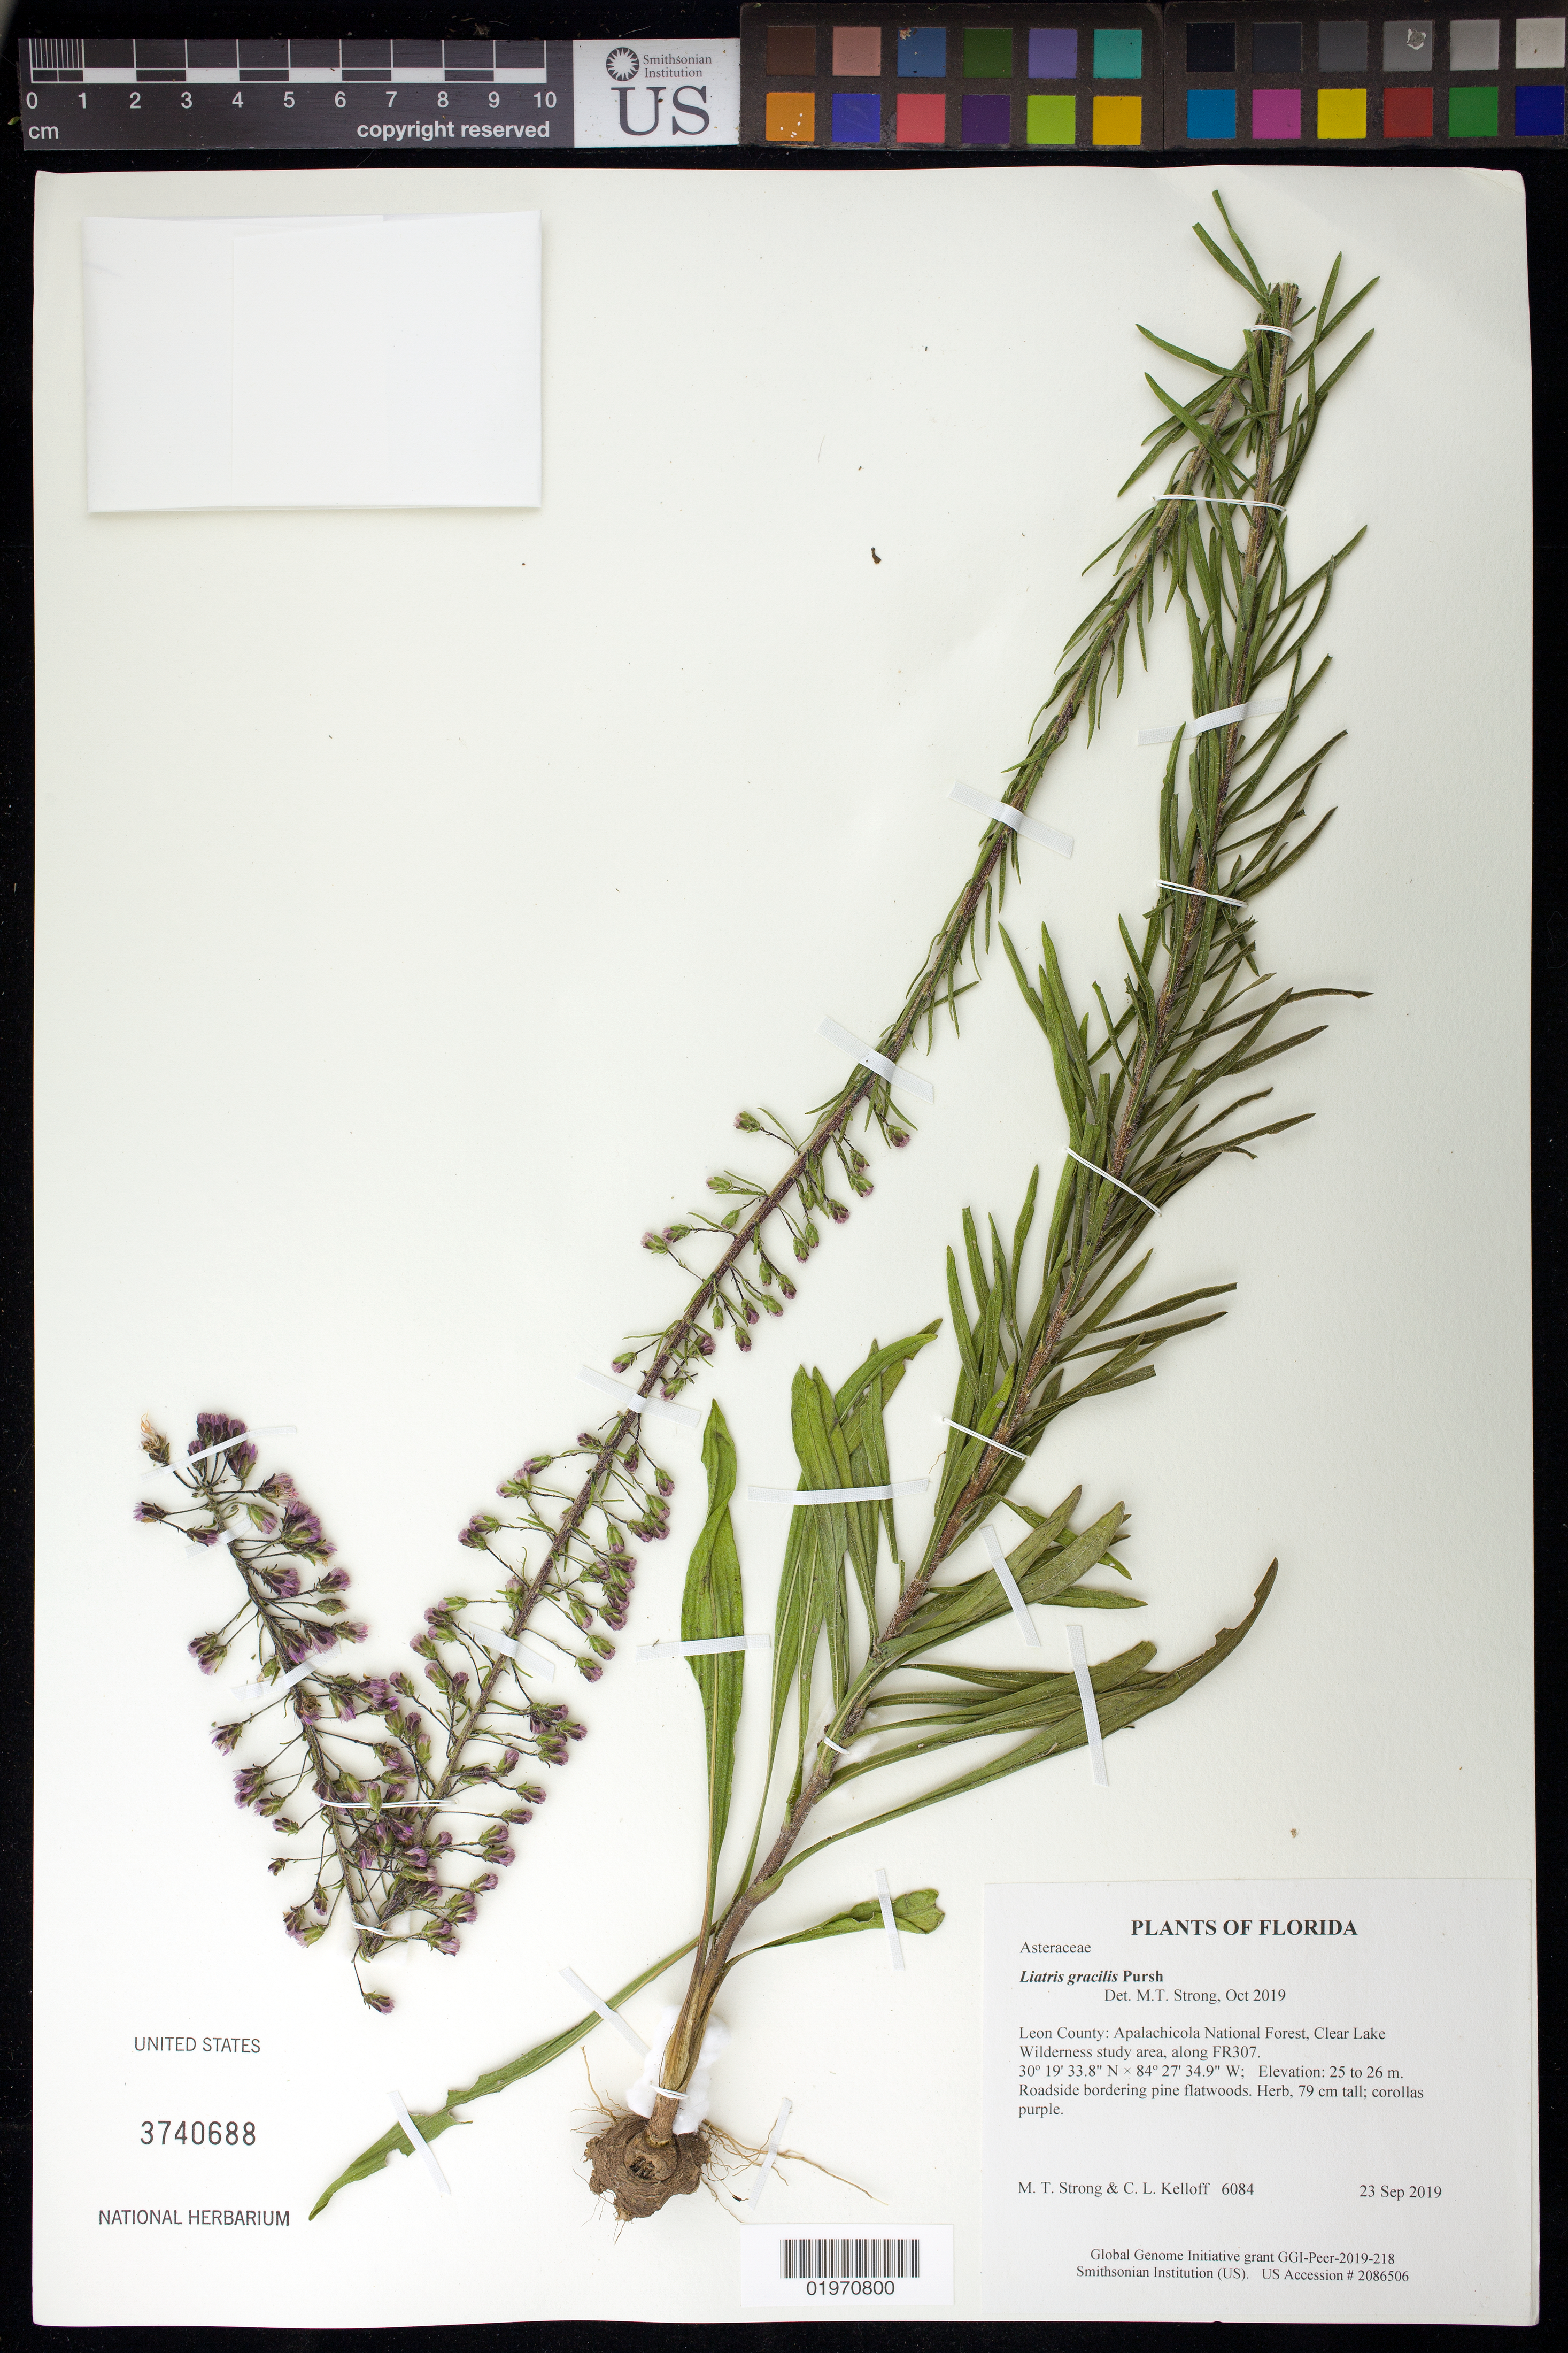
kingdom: Plantae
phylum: Tracheophyta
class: Magnoliopsida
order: Asterales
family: Asteraceae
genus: Liatris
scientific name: Liatris gracilis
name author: Pursh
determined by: Strong, Mark T., (BOT), Smithsonian Institution - National Museum of Natural History (UNITED STATES)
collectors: M. T. Strong & C. L. Kelloff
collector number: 6084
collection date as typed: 23 Sep 2019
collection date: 2019-09-23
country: United States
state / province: Florida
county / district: Leon County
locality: Apalachicola National Forest, Clear Lake Wilderness study area, along FR307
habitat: Roadside bordering pine flatwoods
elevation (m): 25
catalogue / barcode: US 3740688